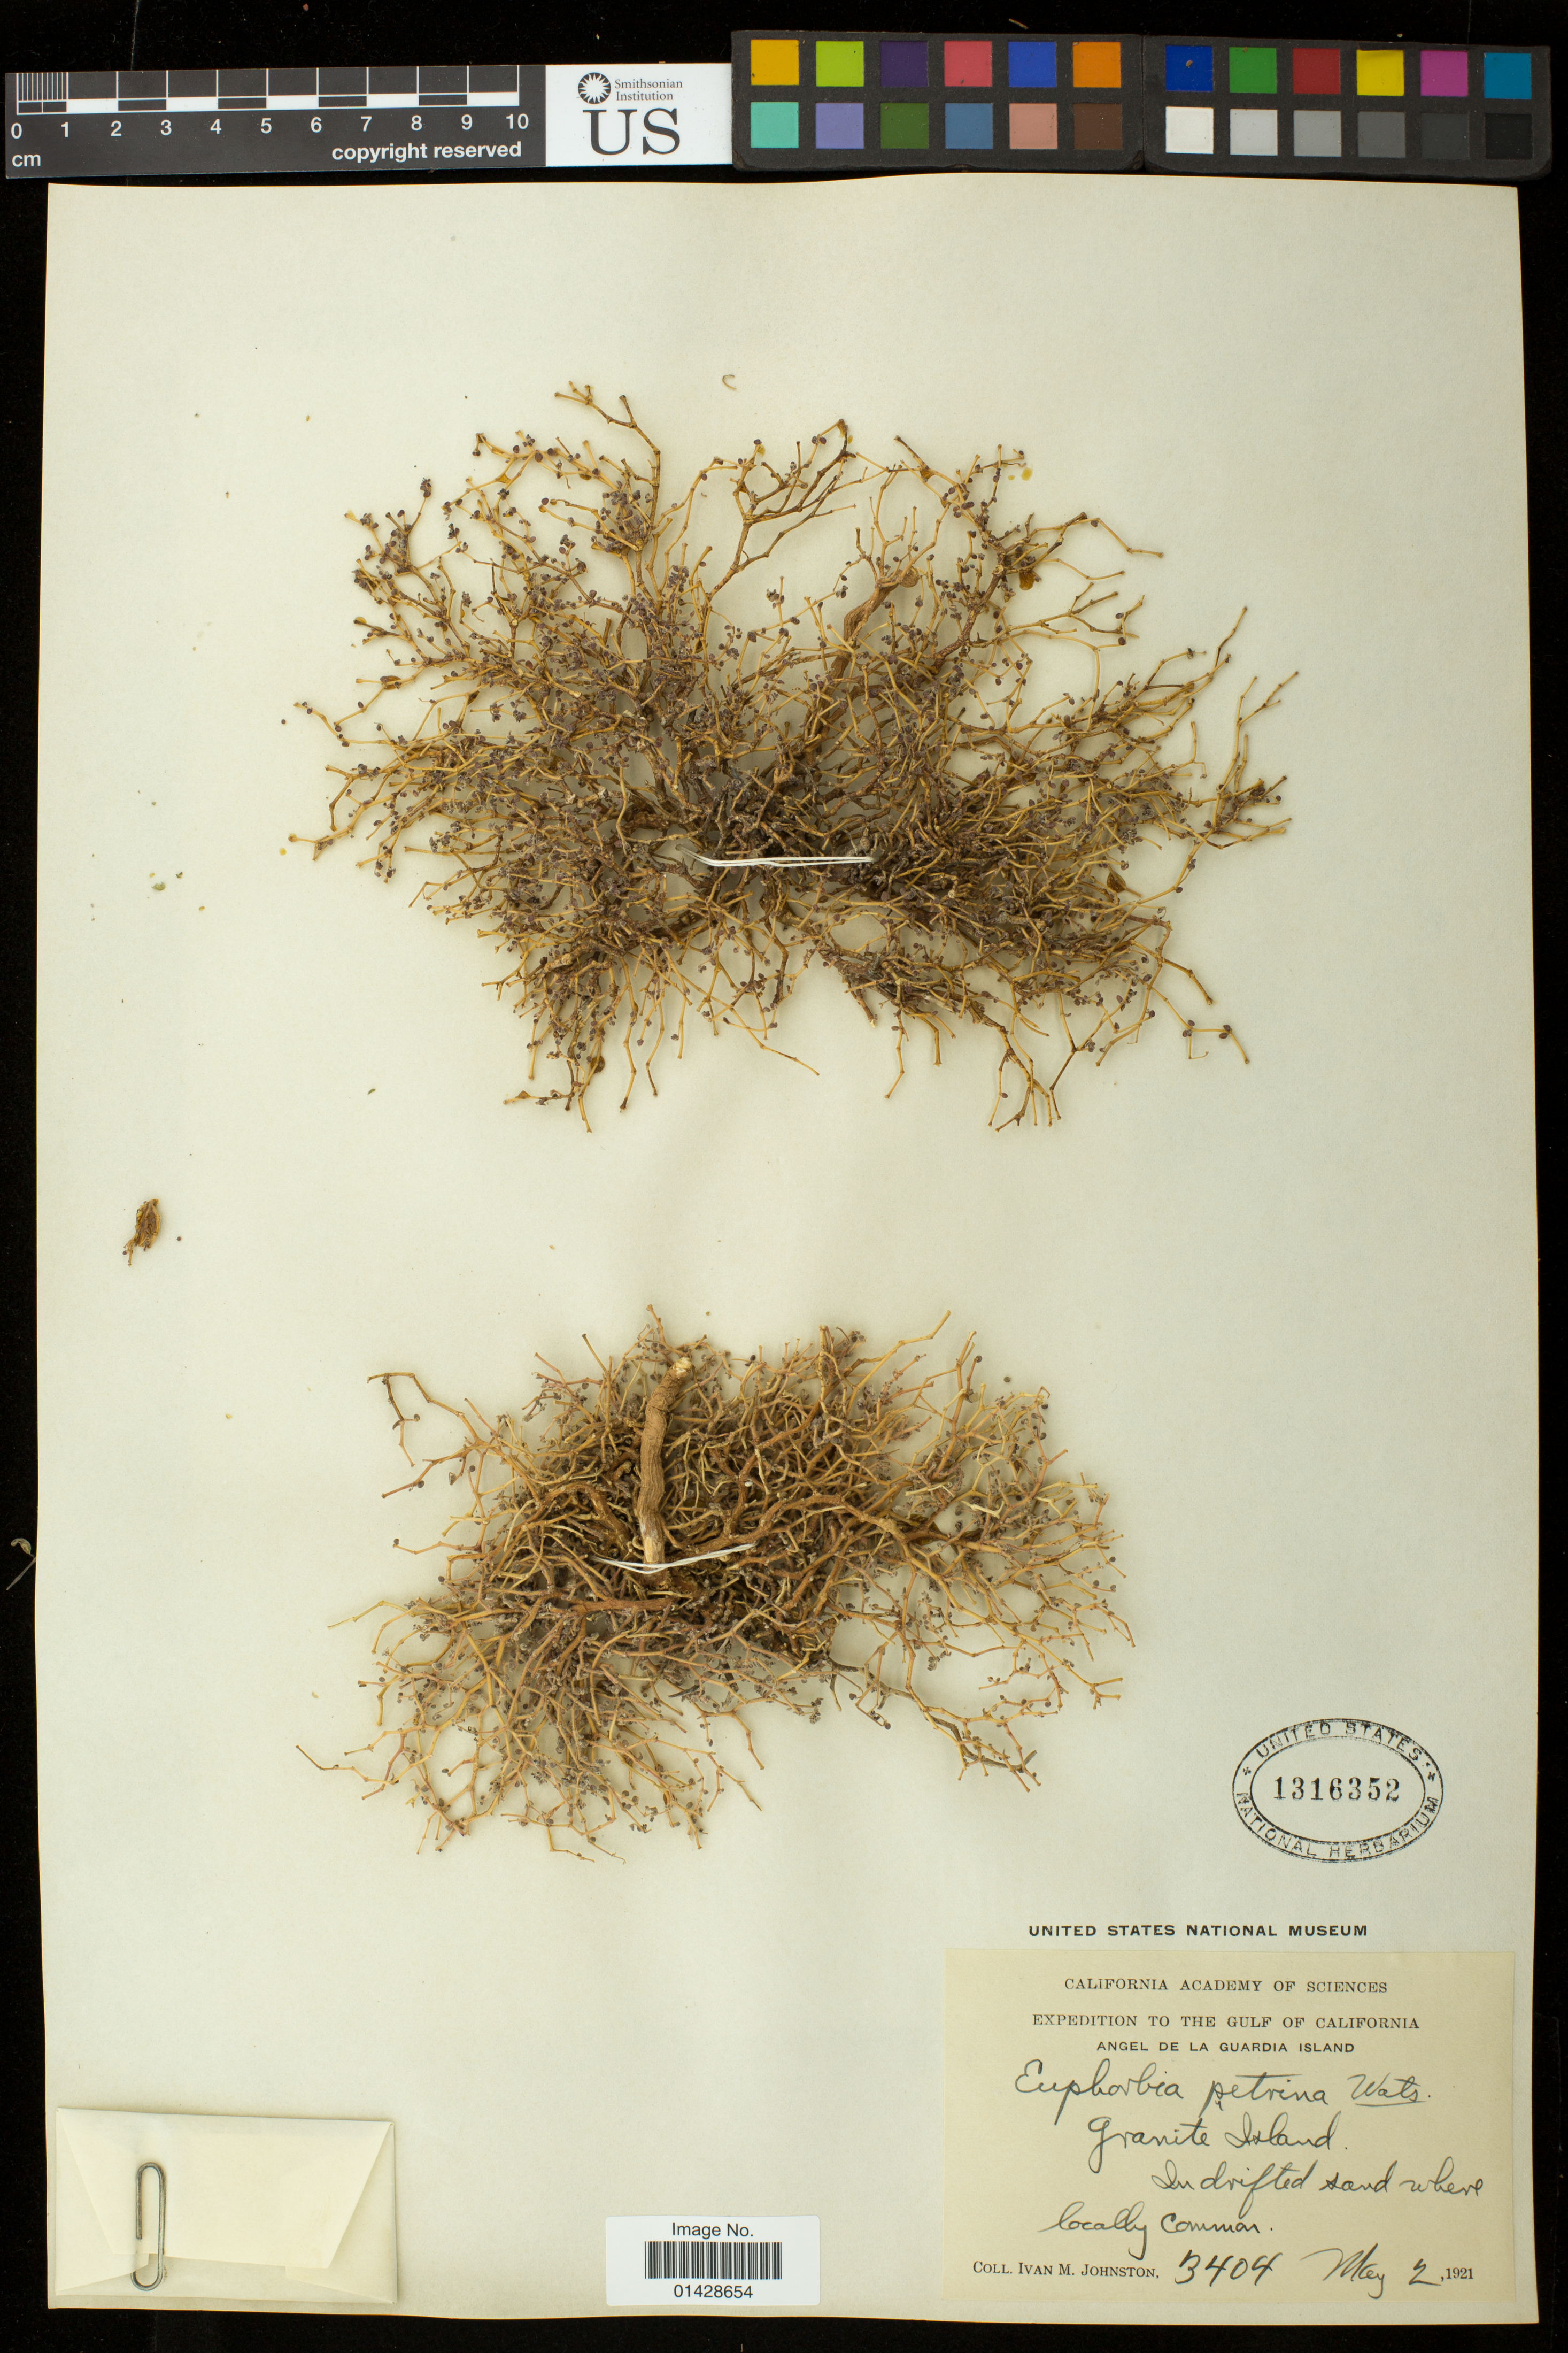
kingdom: Plantae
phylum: Tracheophyta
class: Magnoliopsida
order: Malpighiales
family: Euphorbiaceae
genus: Euphorbia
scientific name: Euphorbia petrina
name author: S. Watson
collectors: I.M. Johnston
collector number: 3404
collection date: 1921-05-02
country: Mexico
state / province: Baja California Norte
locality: Angel de la Guardia Island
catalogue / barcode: US 1316352